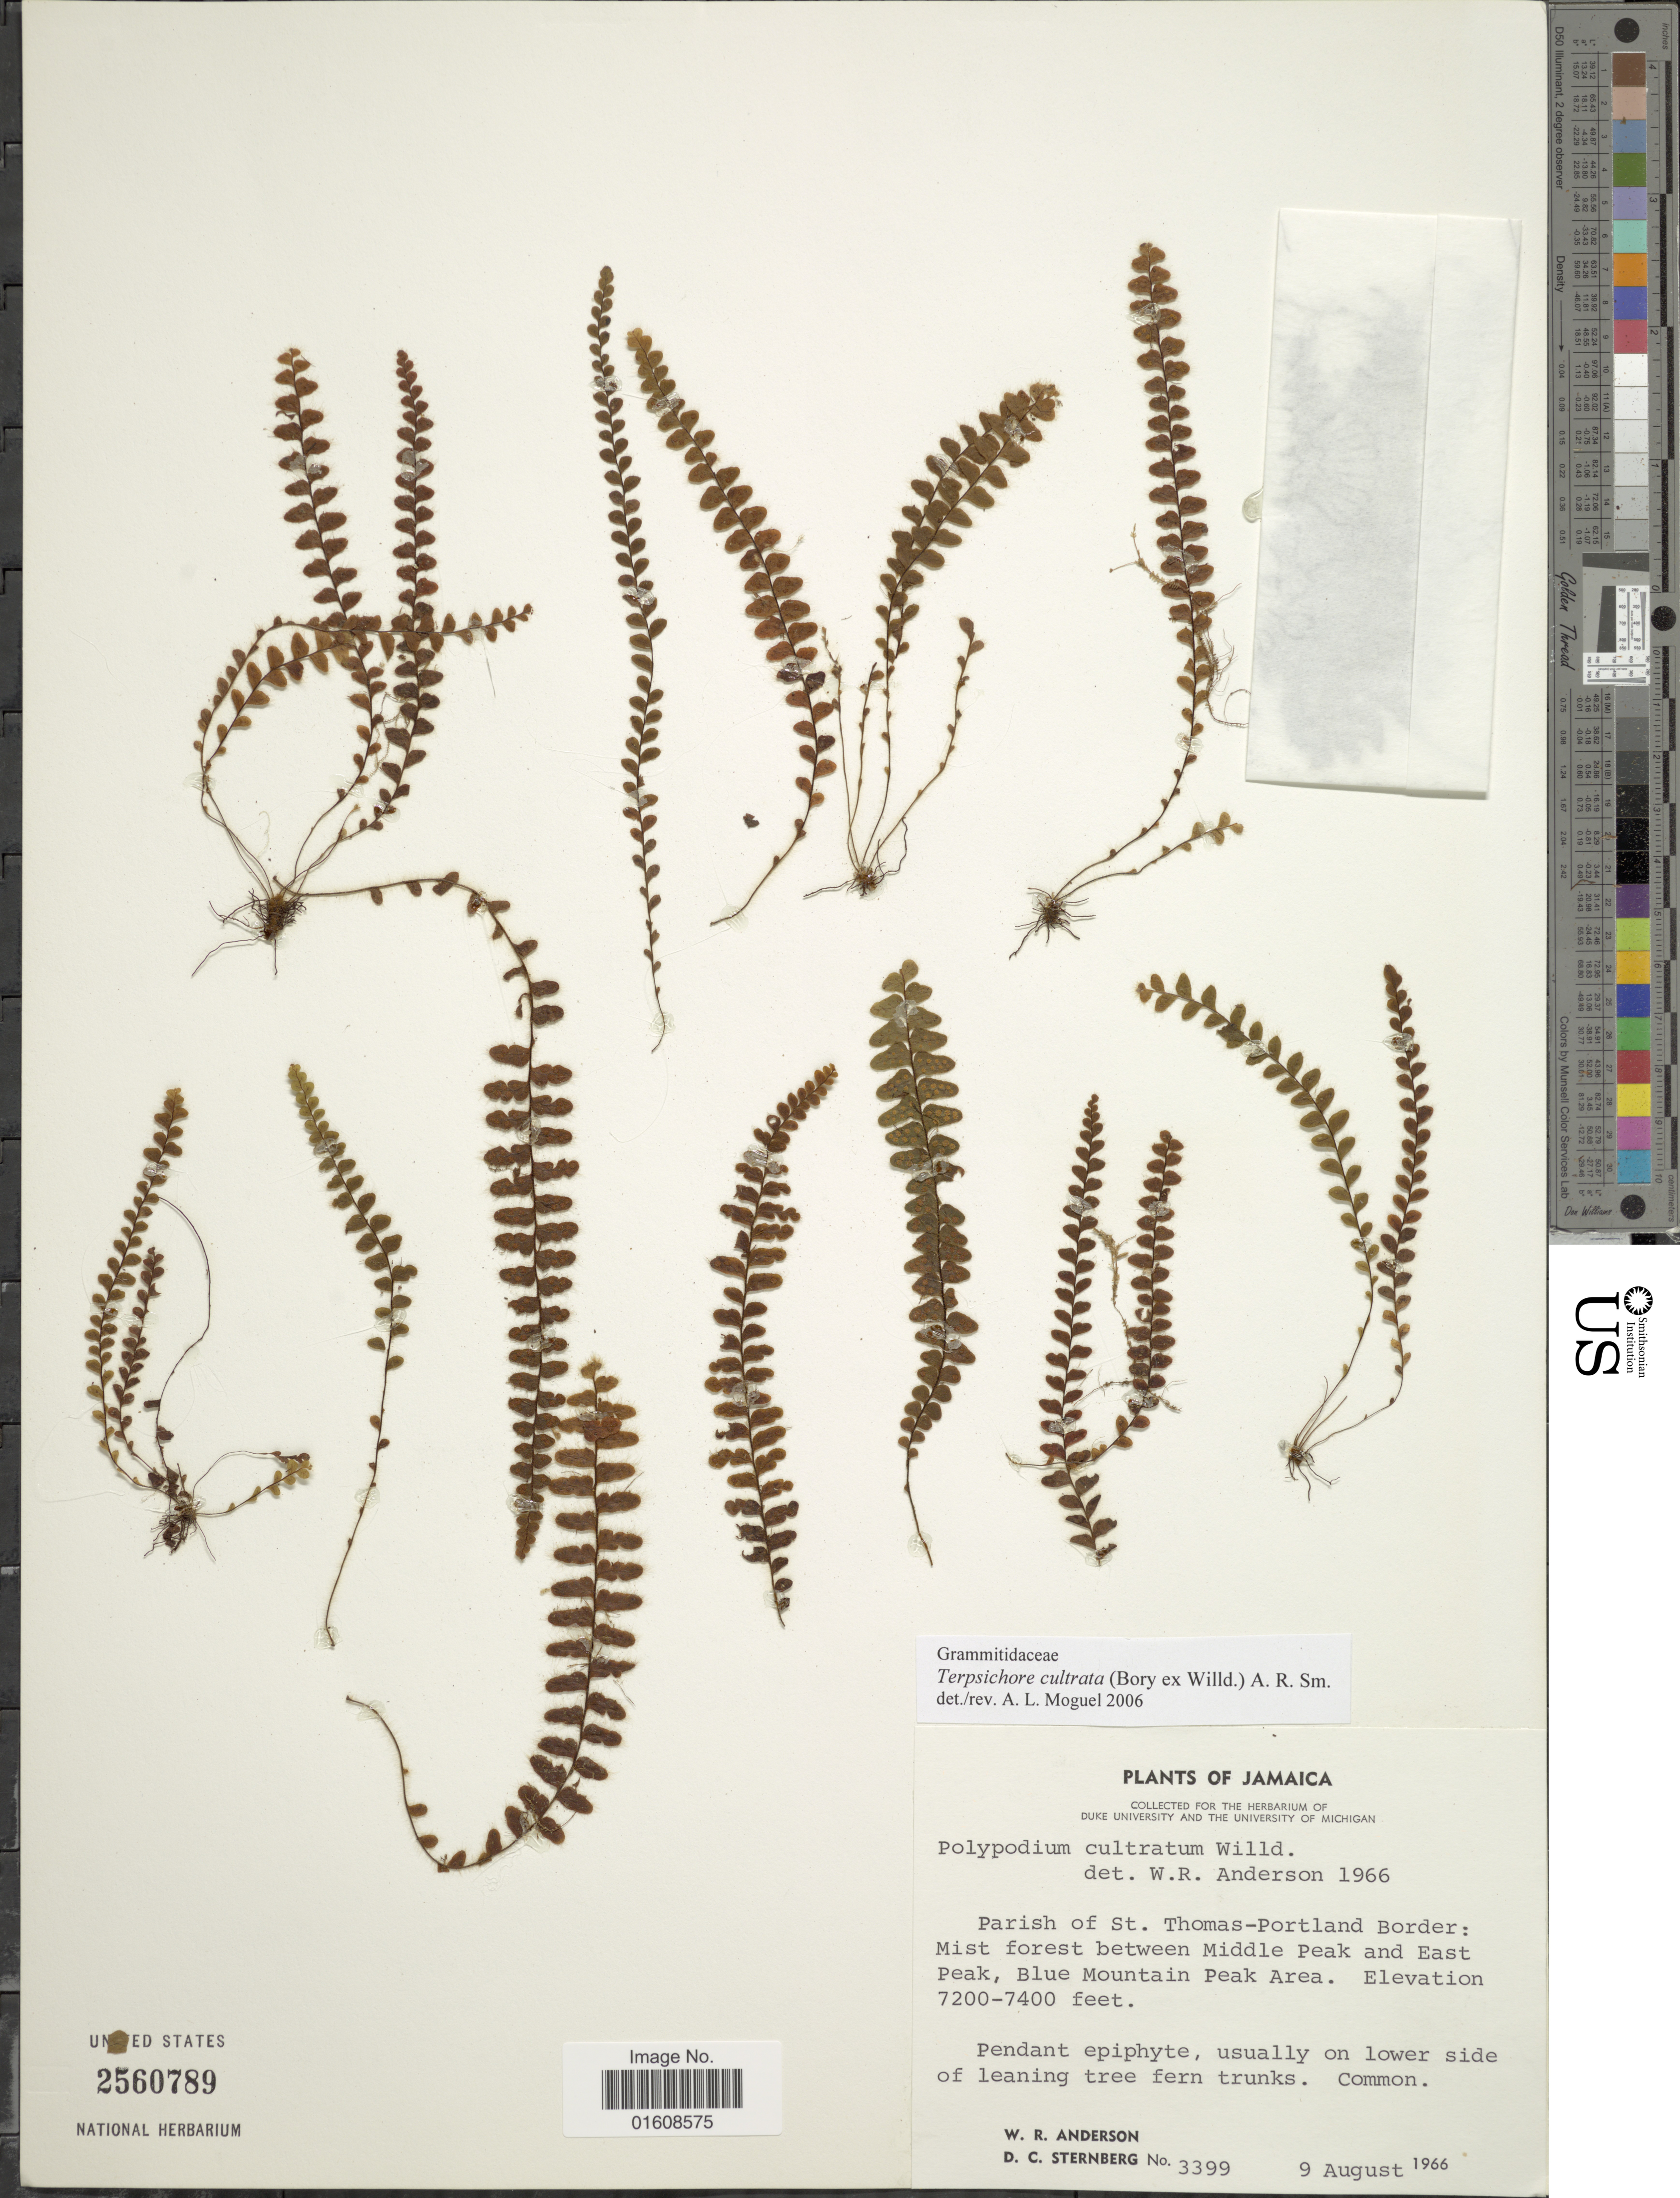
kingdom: Plantae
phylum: Tracheophyta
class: Polypodiopsida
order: Polypodiales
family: Polypodiaceae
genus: Alansmia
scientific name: Alansmia cultrata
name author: (Bory ex Willd.) Moguel & M. Kessler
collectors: W. Anderson & D. Sternberg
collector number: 3399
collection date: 1966-08-09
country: Jamaica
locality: Parish of St. Thomas-Portland Border: Mist forest between Middle Peak and East Peak, Blue Mountain Peak Area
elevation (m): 2195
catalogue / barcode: US 2560789